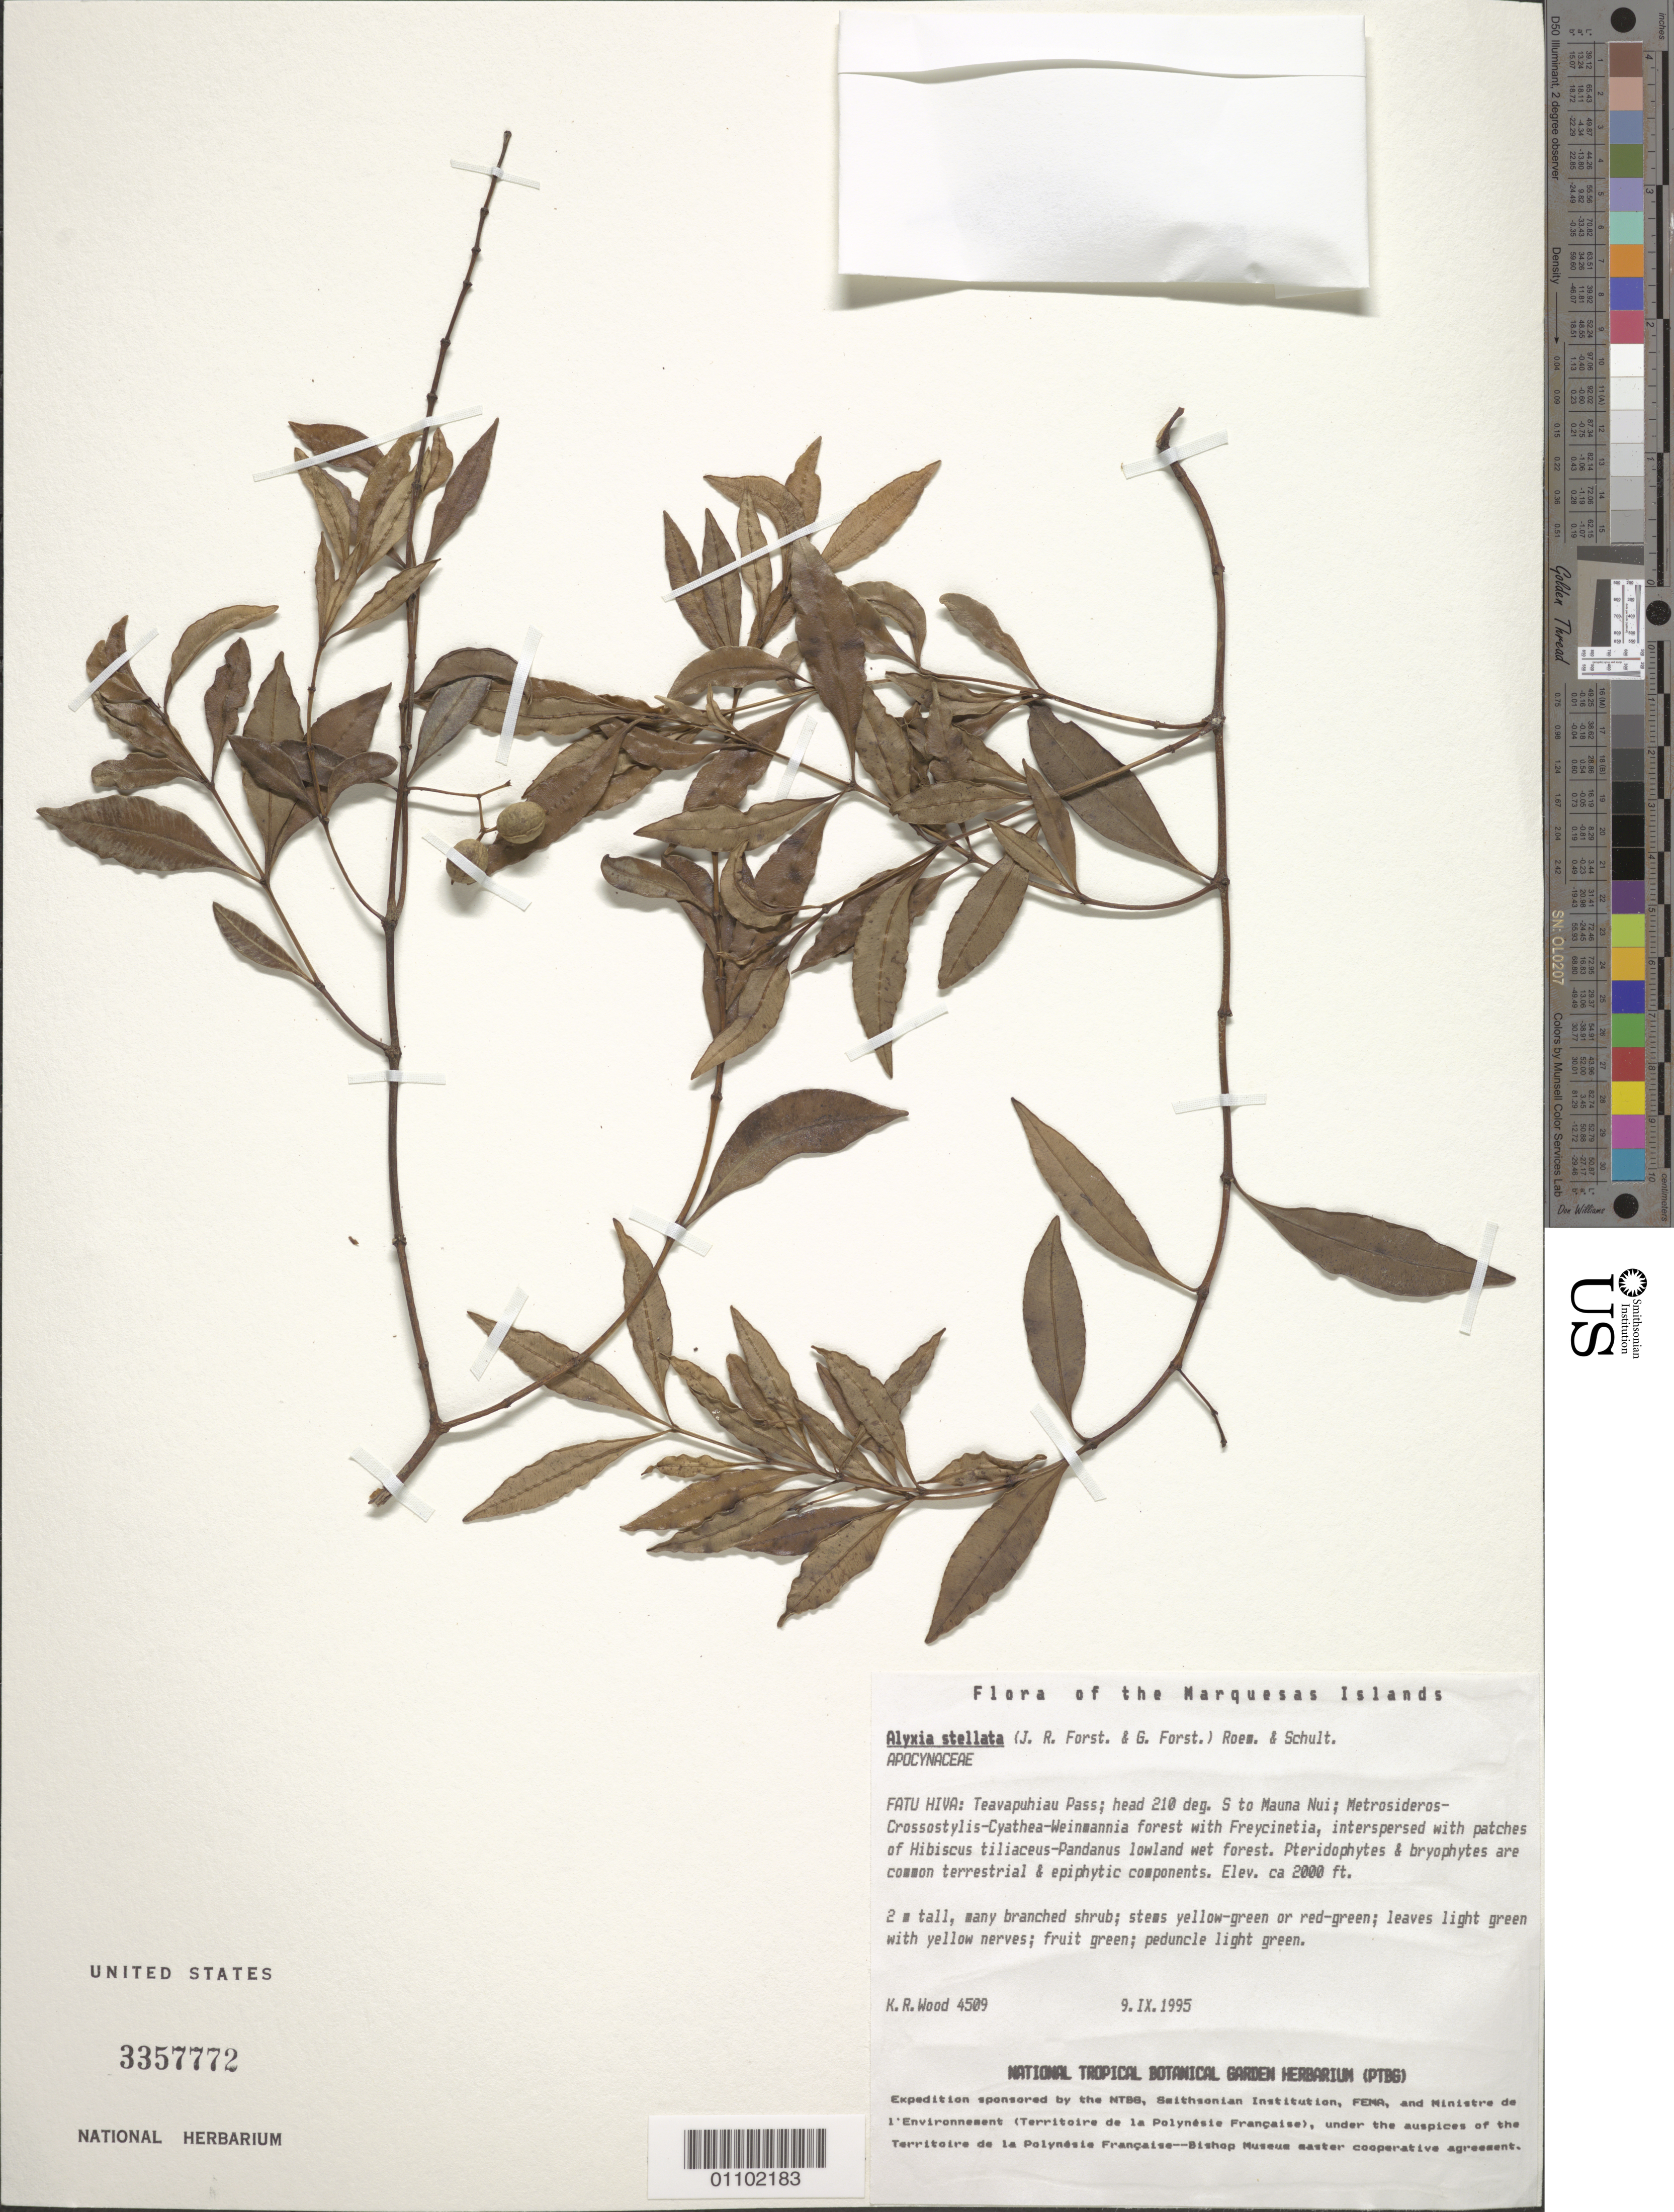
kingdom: Plantae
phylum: Tracheophyta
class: Magnoliopsida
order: Gentianales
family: Apocynaceae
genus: Alyxia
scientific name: Alyxia stellata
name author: (J.R. Forst. & G. Forst.) Roem. & Schult.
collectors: K. R. Wood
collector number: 4509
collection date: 1995-09-09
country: French Polynesia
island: Fatu Hiva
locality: Teavapuhiau Pass, head 210 deg. S to Mauna Nui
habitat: Metrosideros-Crossostylis-Cyathea-Weinmannia w/ Freycinetia, interspersed w/ Hibiscus tiliaceus-Pandanus lowland wet forest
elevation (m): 610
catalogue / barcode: US 3357772